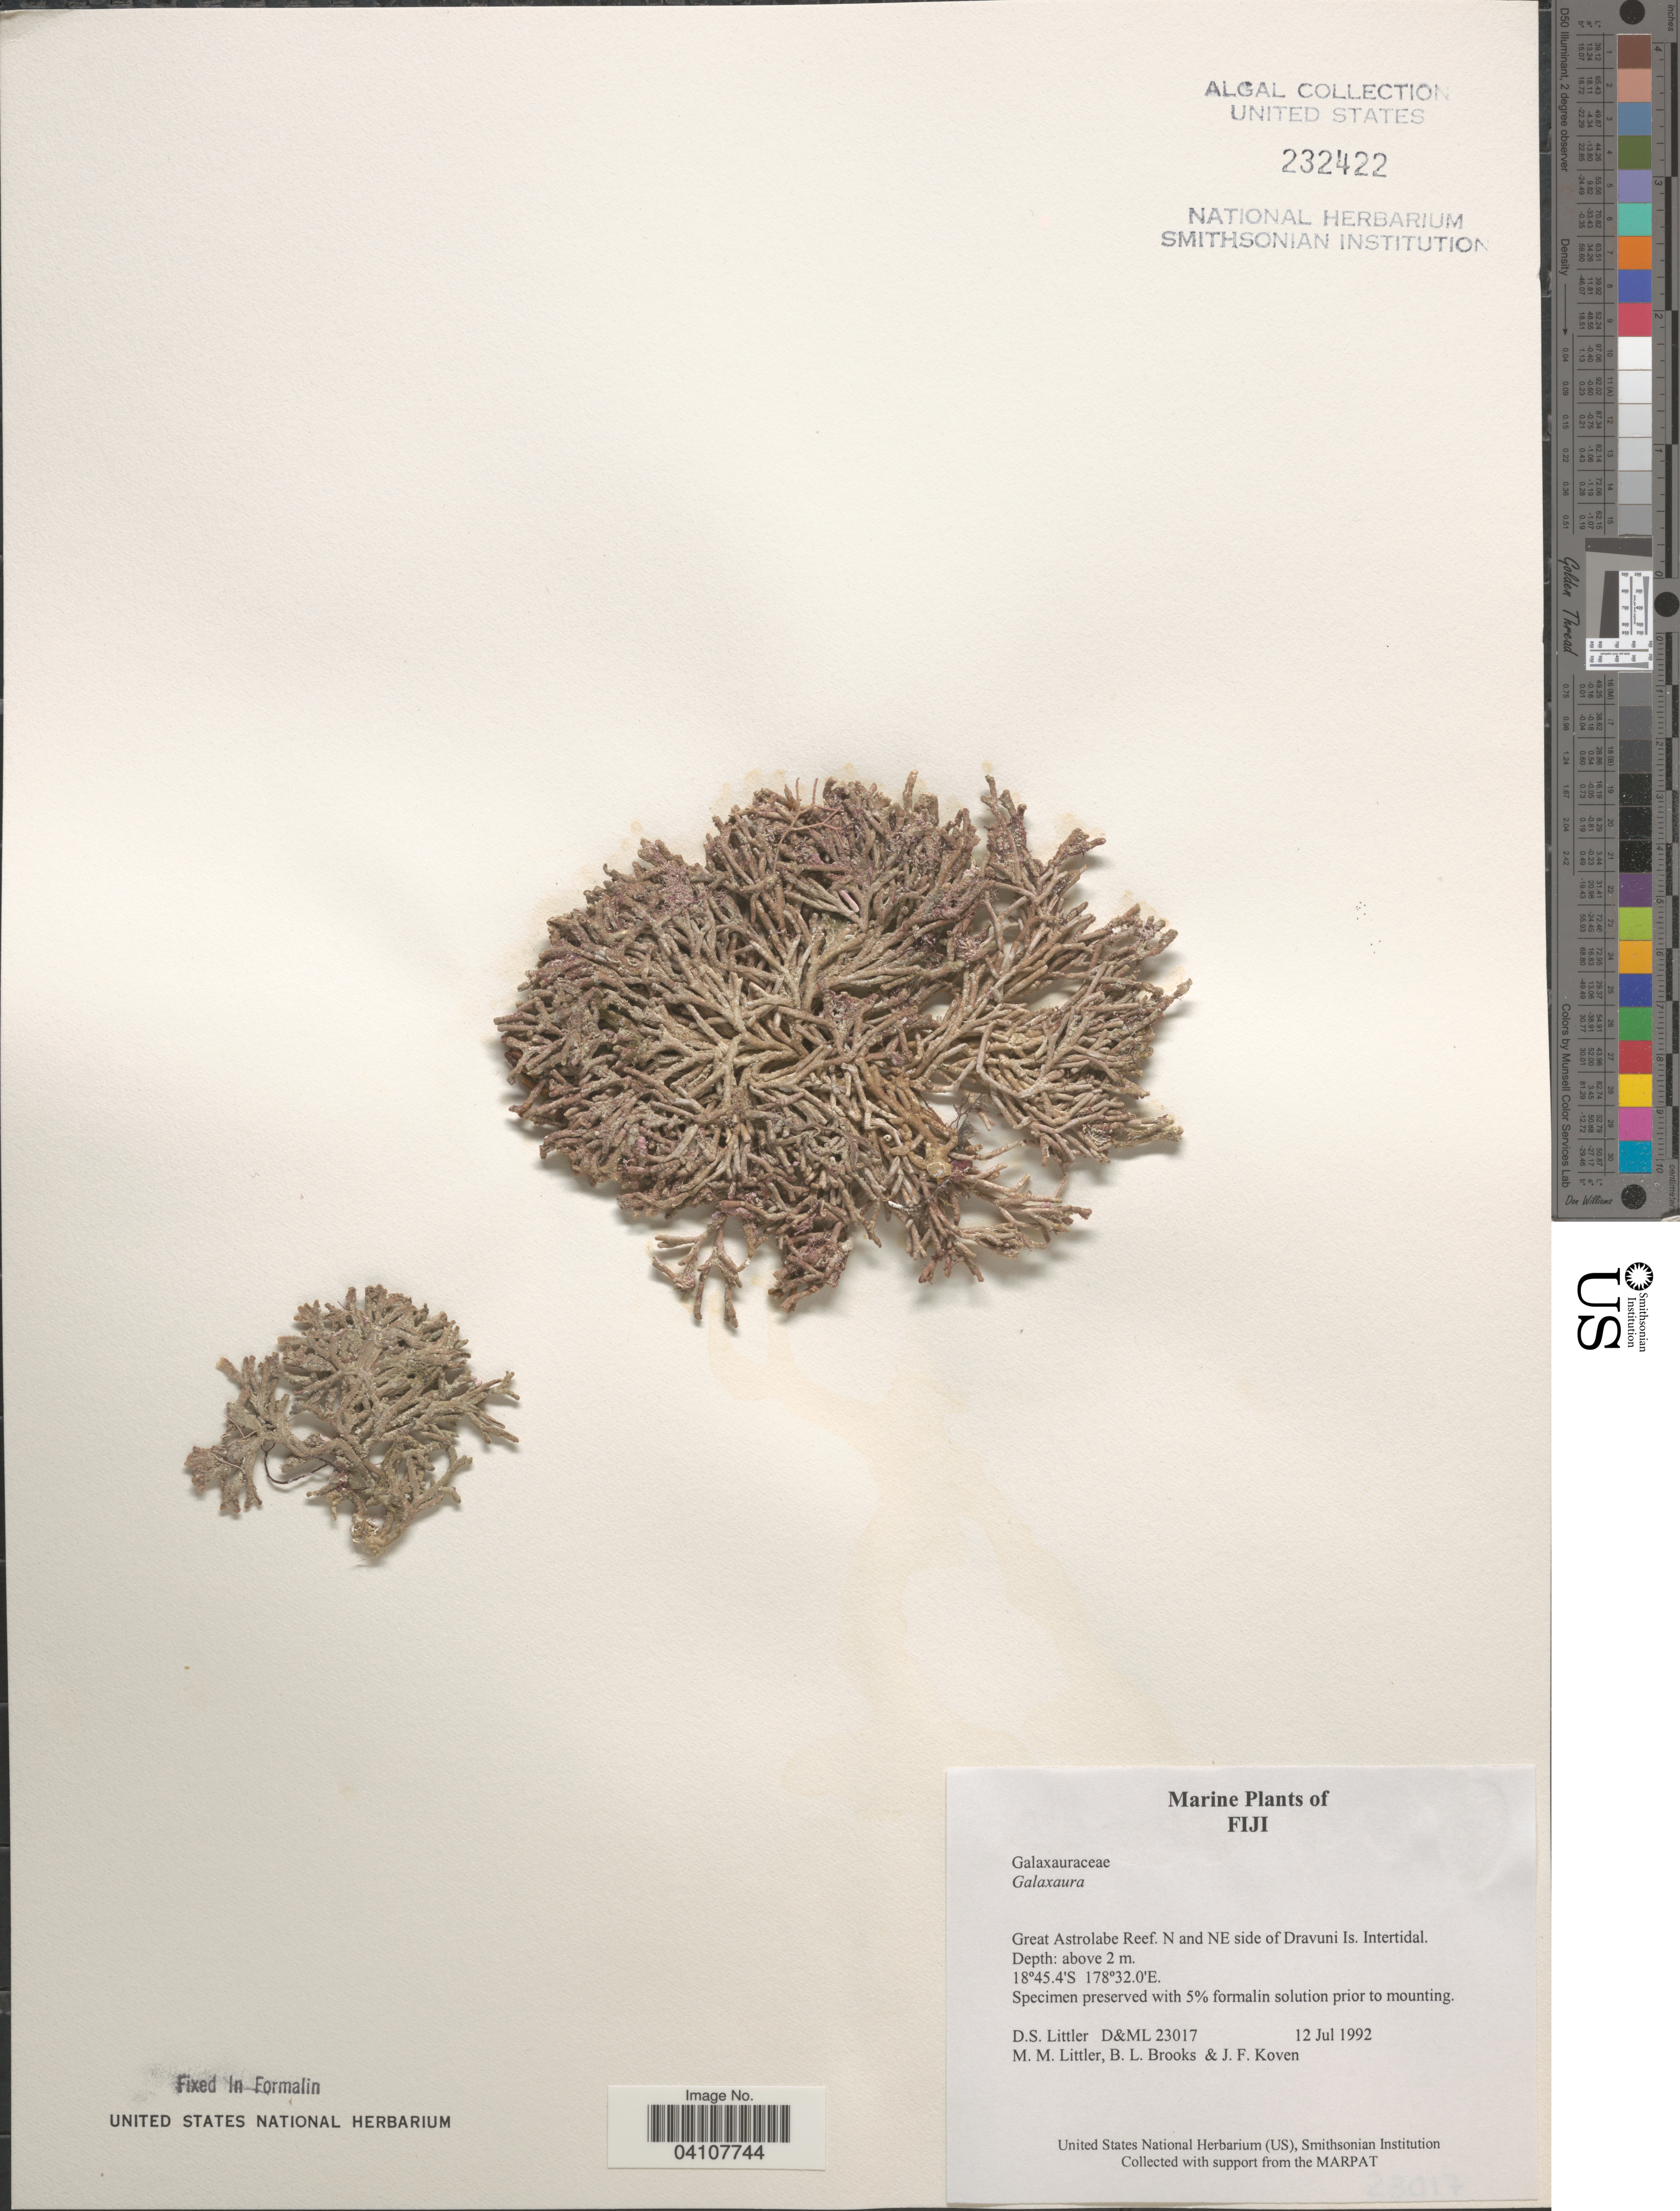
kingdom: Plantae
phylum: Rhodophyta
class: Florideophyceae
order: Nemaliales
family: Galaxauraceae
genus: Galaxaura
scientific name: Galaxaura sp.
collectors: D. S. Littler, B. Brooks & J. Koven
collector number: D&ML23017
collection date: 1992-07-12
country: Fiji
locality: Great Astrolabe Reef. N and NE side of Dravuni Is. Intertidal.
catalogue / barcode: US 232422